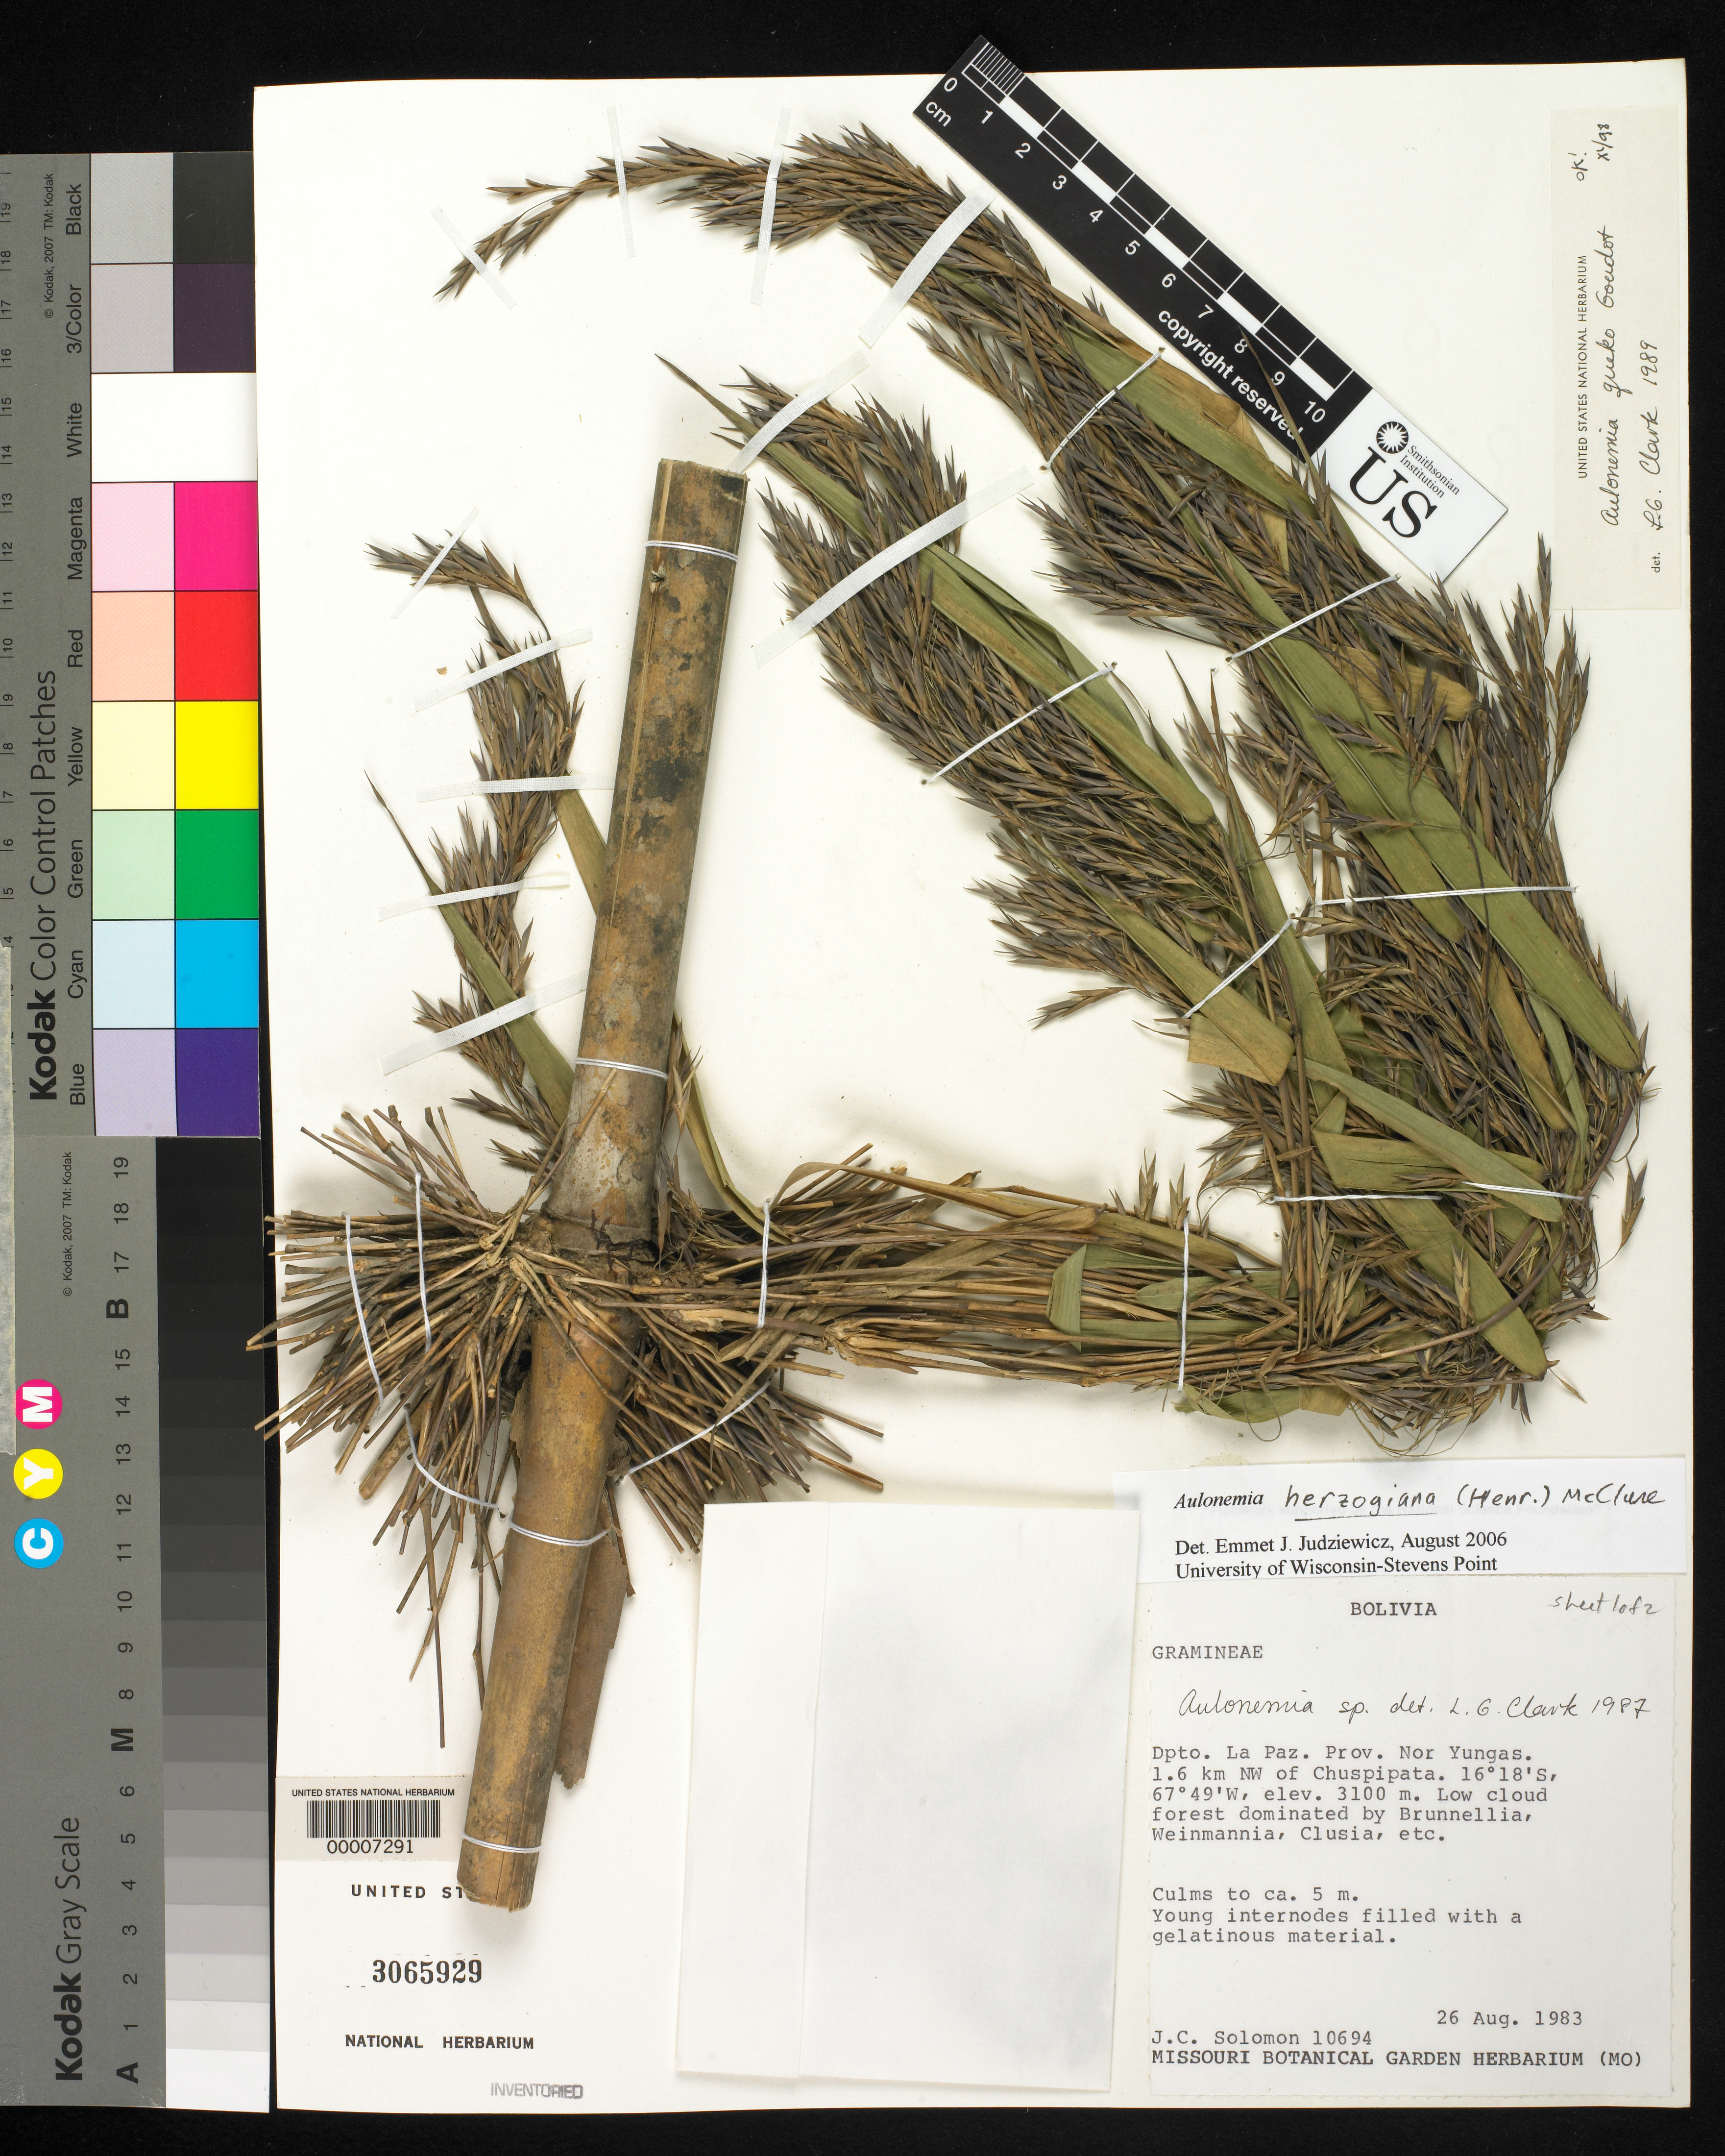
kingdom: Plantae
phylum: Tracheophyta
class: Liliopsida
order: Poales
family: Poaceae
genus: Aulonemia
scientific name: Aulonemia herzogiana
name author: (Henr.) McClure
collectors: J. C. Solomon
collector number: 10694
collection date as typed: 26 Aug 1983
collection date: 1983-08-26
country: Bolivia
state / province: La Paz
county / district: Nor Yungas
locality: N W of Chuspipata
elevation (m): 3100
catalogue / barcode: US 3065929